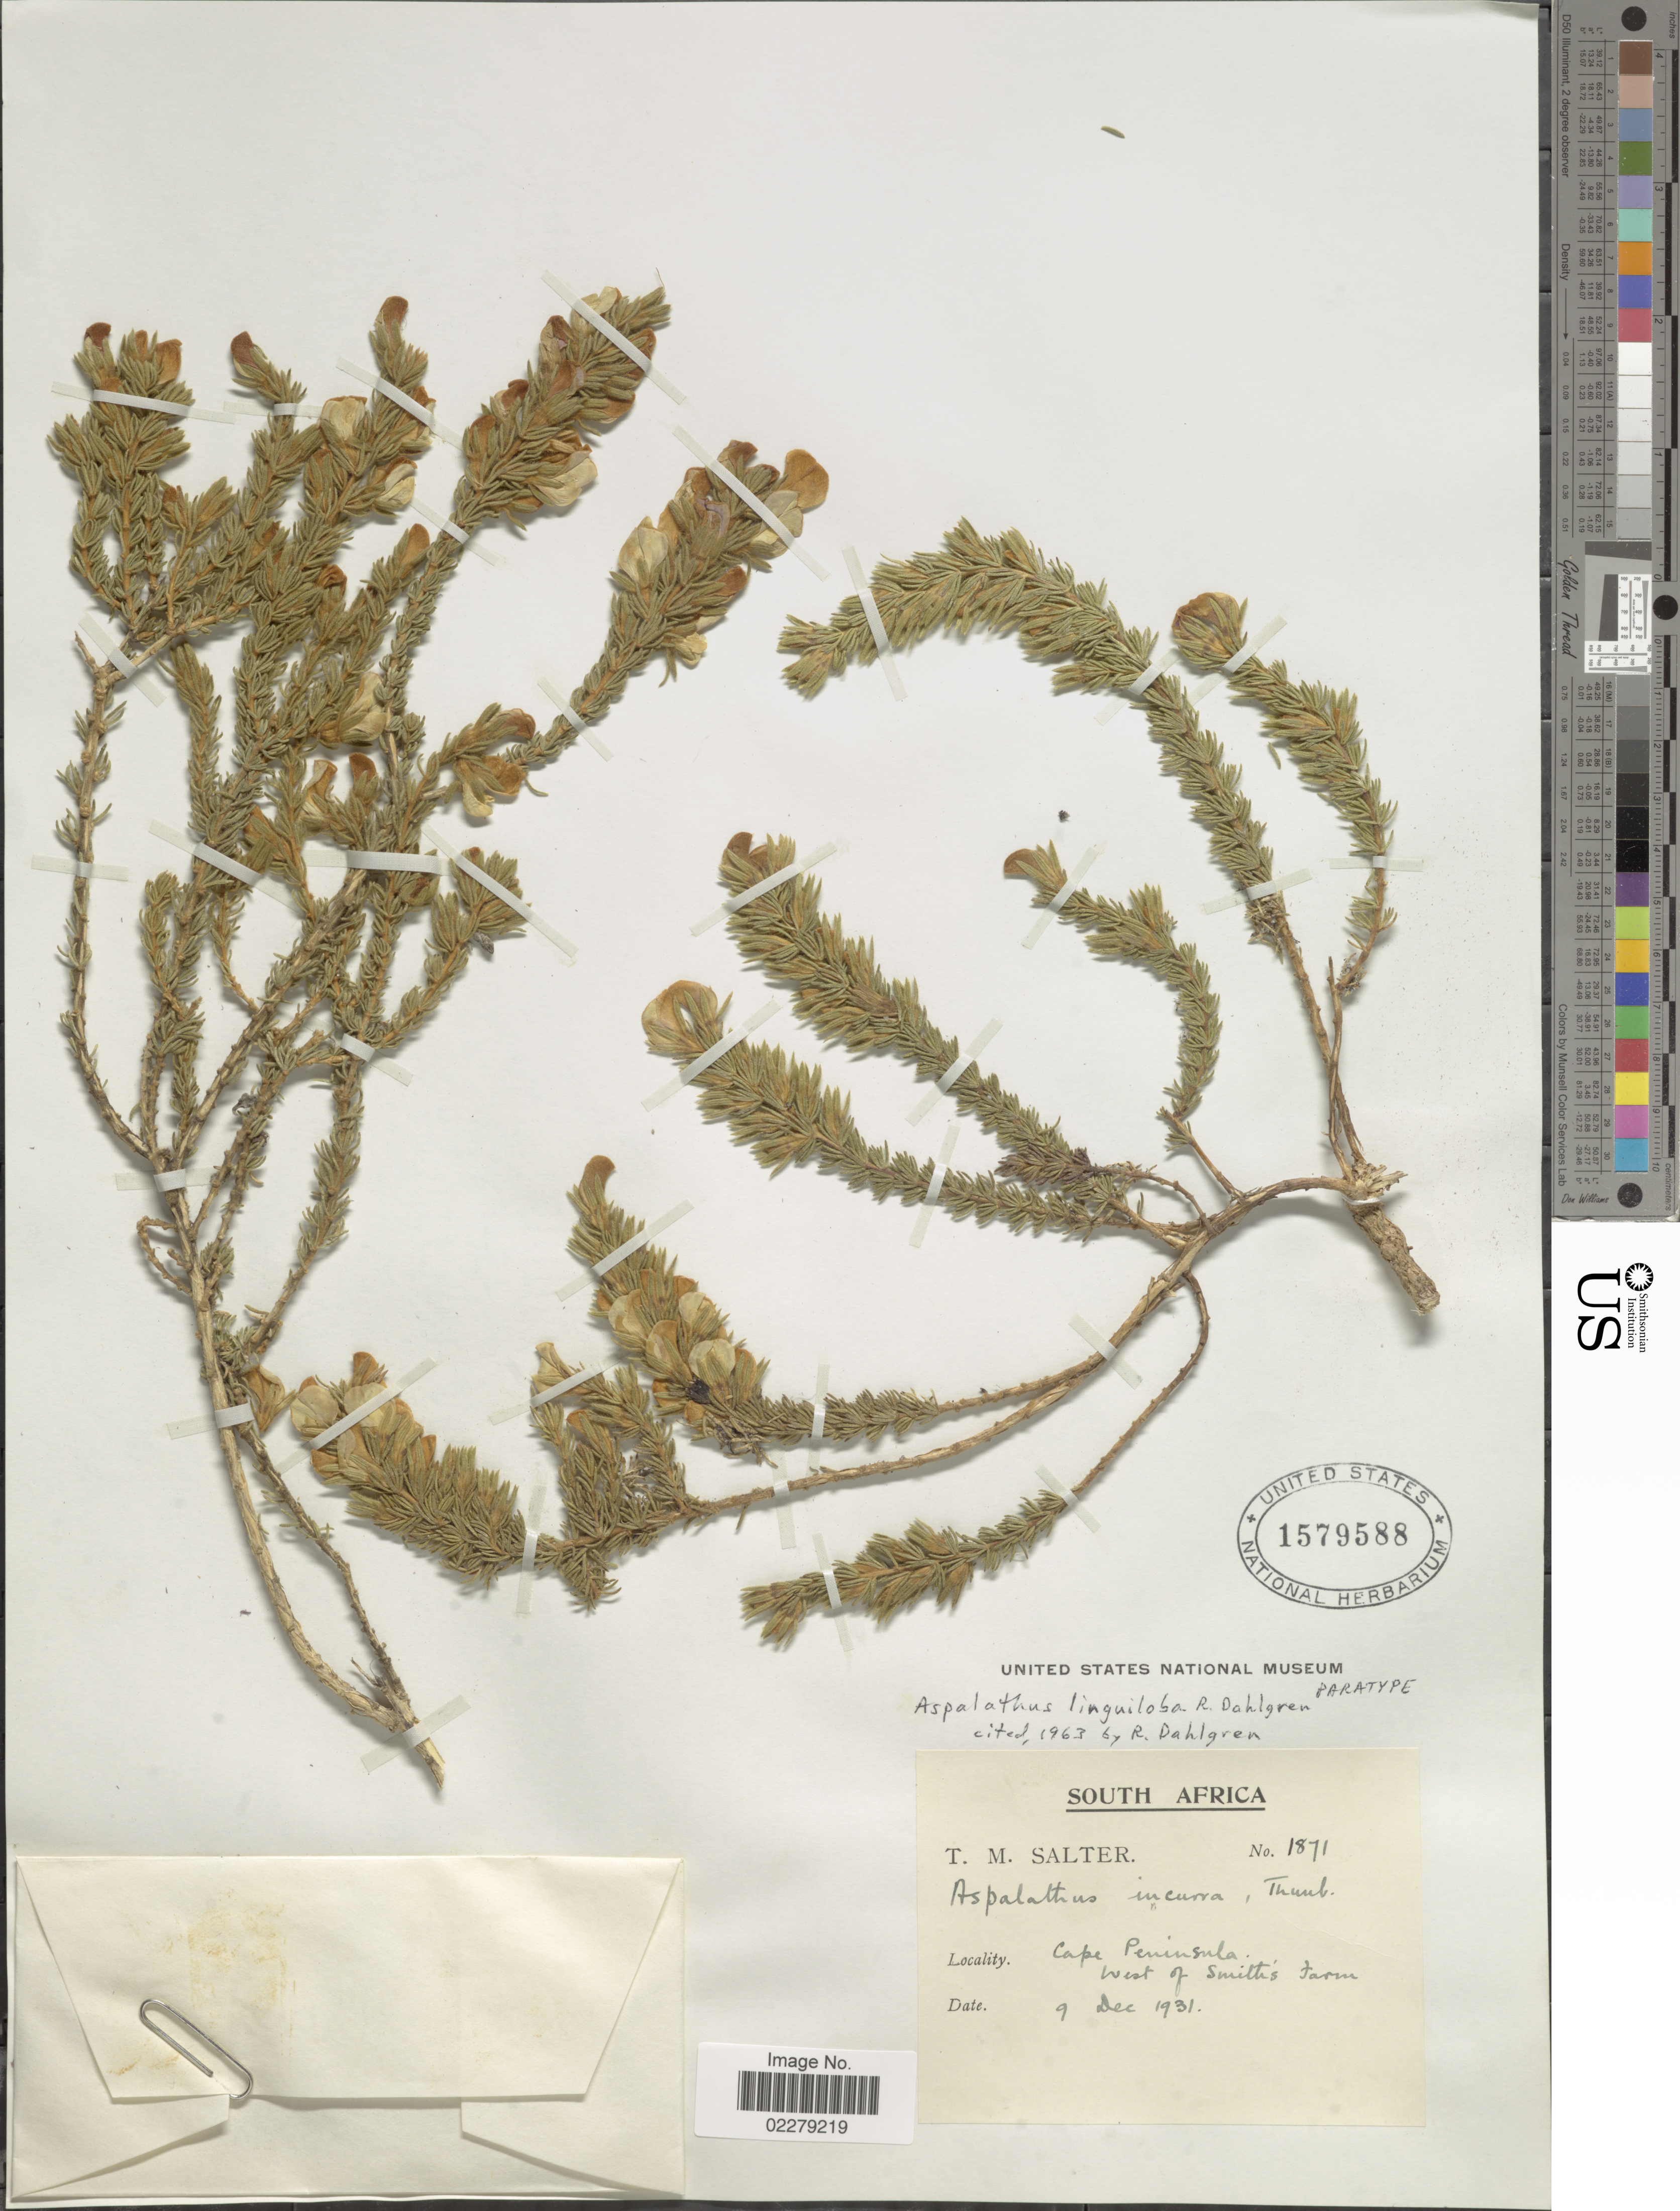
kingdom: Plantae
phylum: Tracheophyta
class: Magnoliopsida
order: Fabales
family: Fabaceae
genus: Aspalathus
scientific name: Aspalathus linguiloba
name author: R. Dahlgren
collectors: T. Salter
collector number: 1871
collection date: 1931-12-09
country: South Africa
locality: Cape Peninsula, West of Smith's Farm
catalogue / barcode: US 1579588